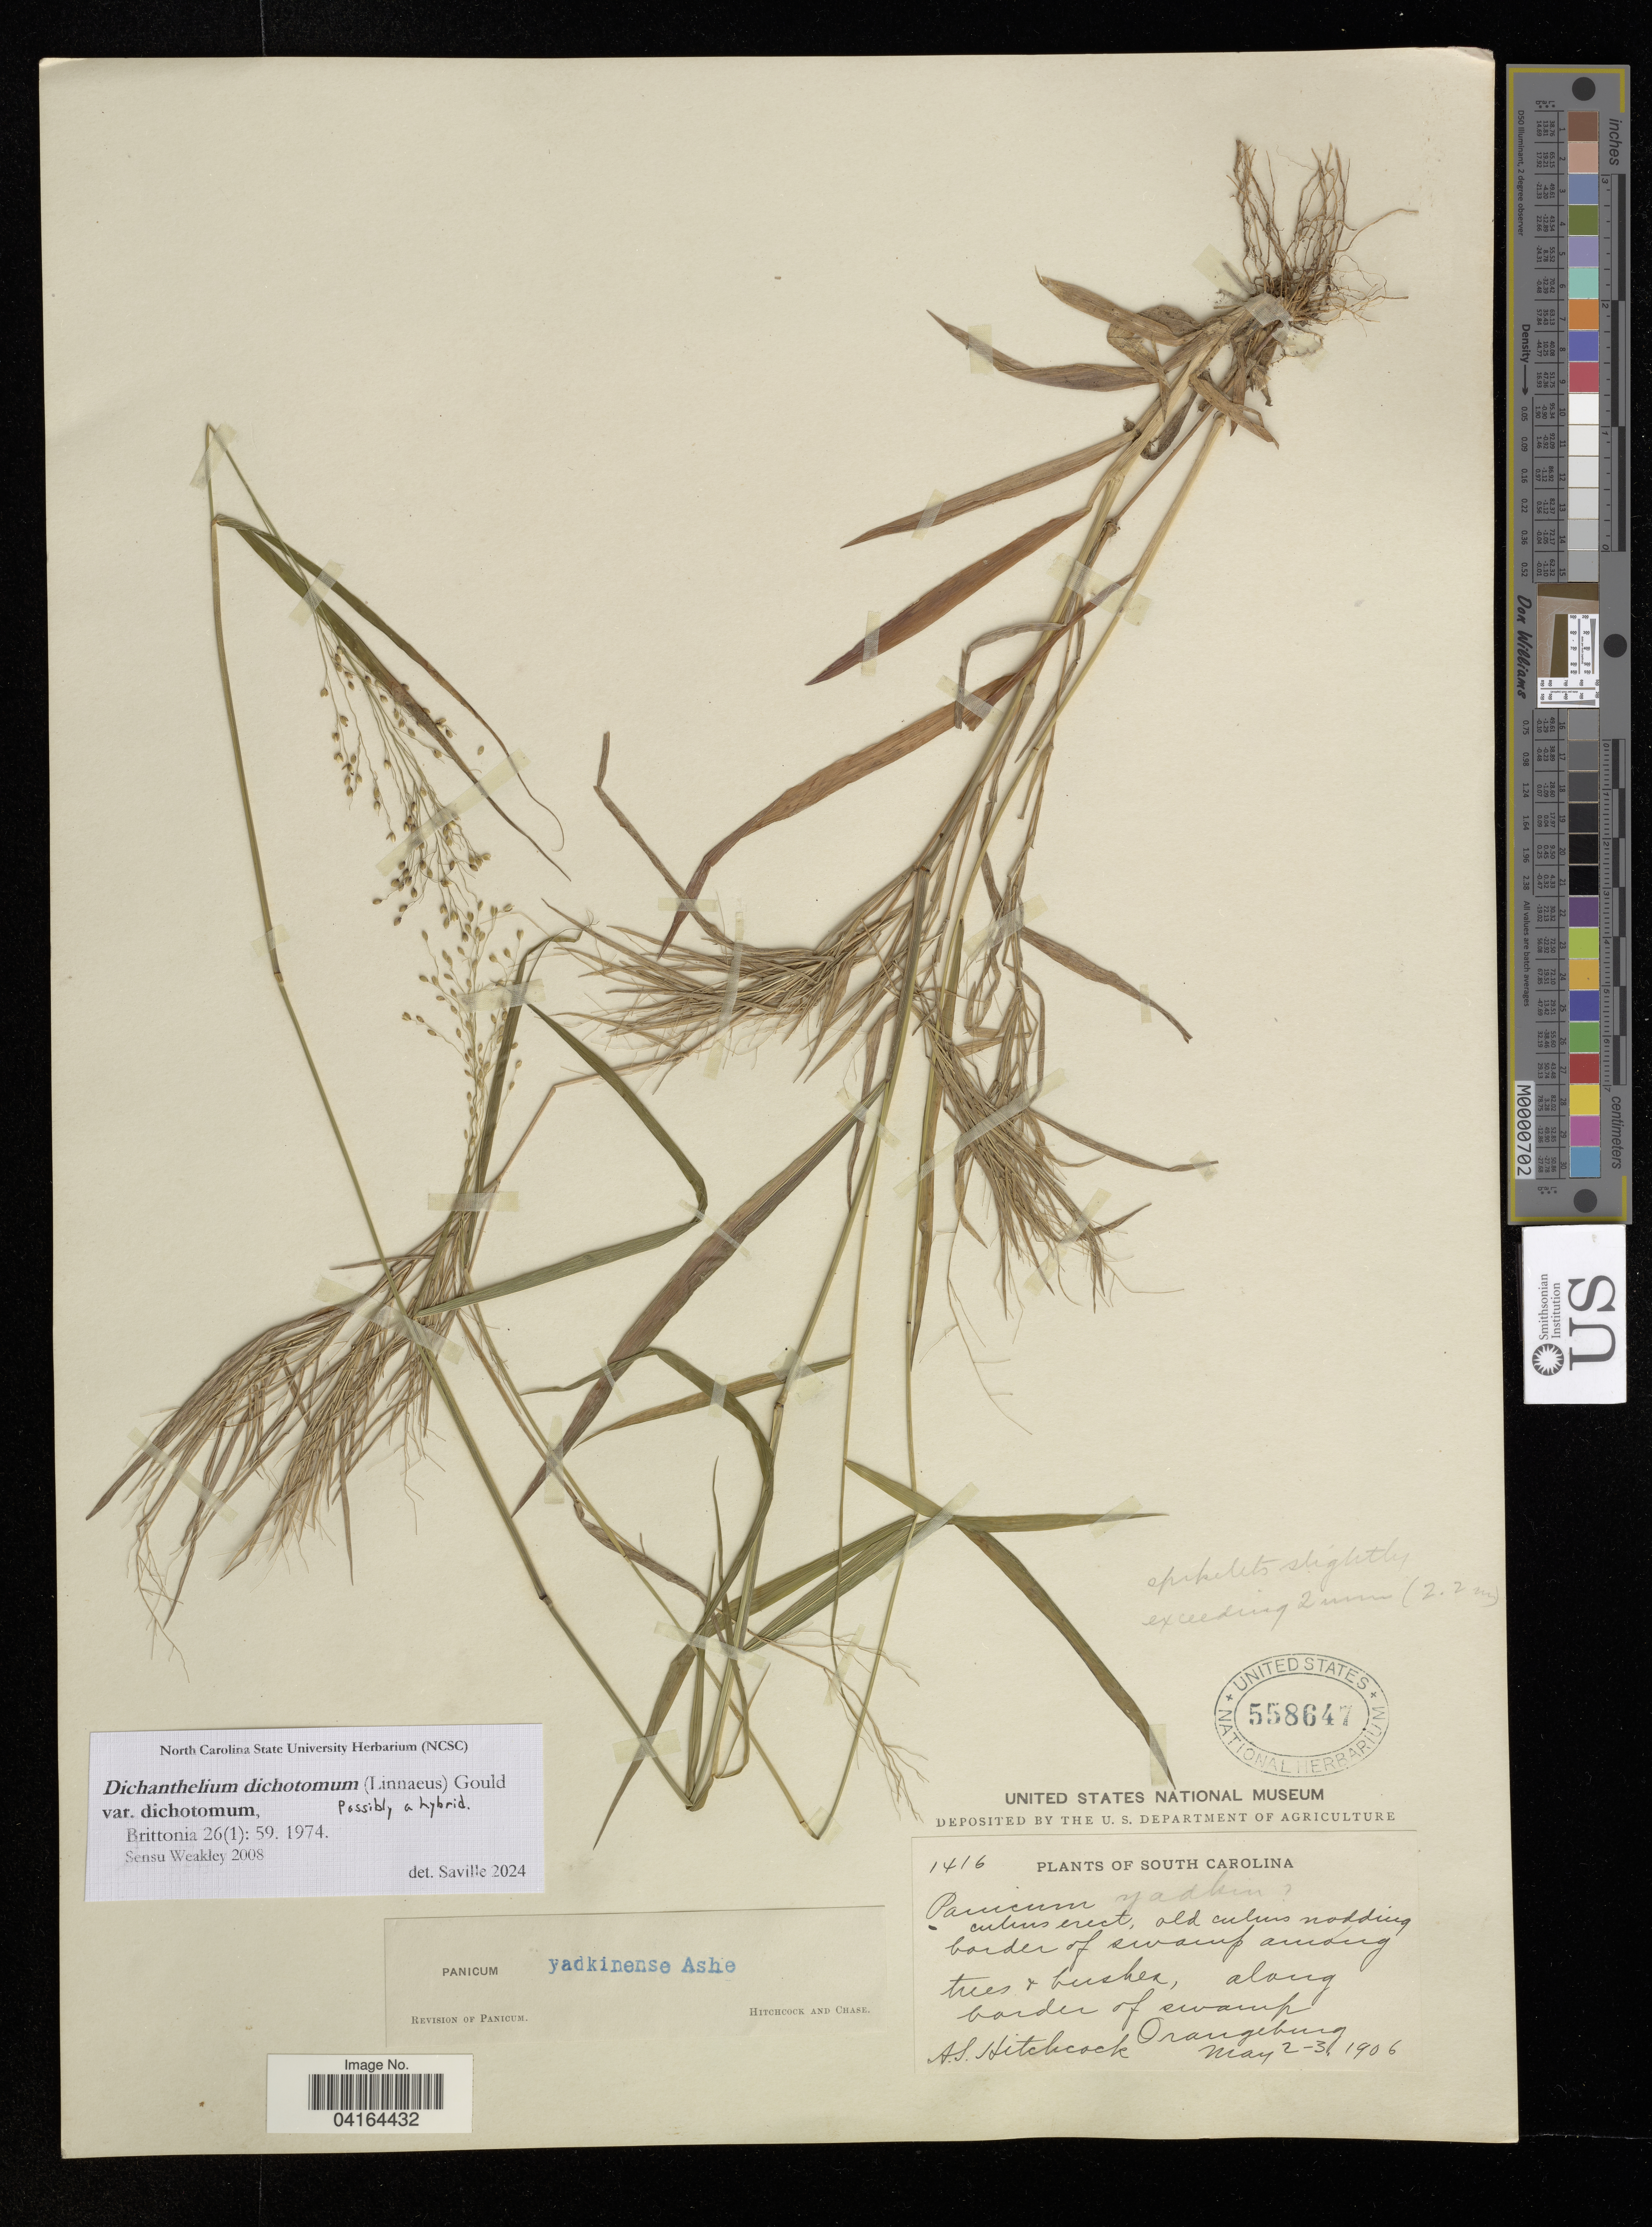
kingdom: Plantae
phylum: Tracheophyta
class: Liliopsida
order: Poales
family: Poaceae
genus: Dichanthelium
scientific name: Dichanthelium dichotomum var. dichotomum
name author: (L.) Gould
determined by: Saville, A. C., (NCSC), North Carolina State University (UNITED STATES)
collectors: A. Hitchcock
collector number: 1416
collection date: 1906-05-02/1906-05-03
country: United States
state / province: South Carolina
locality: Orangeburg.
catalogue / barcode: US 558647